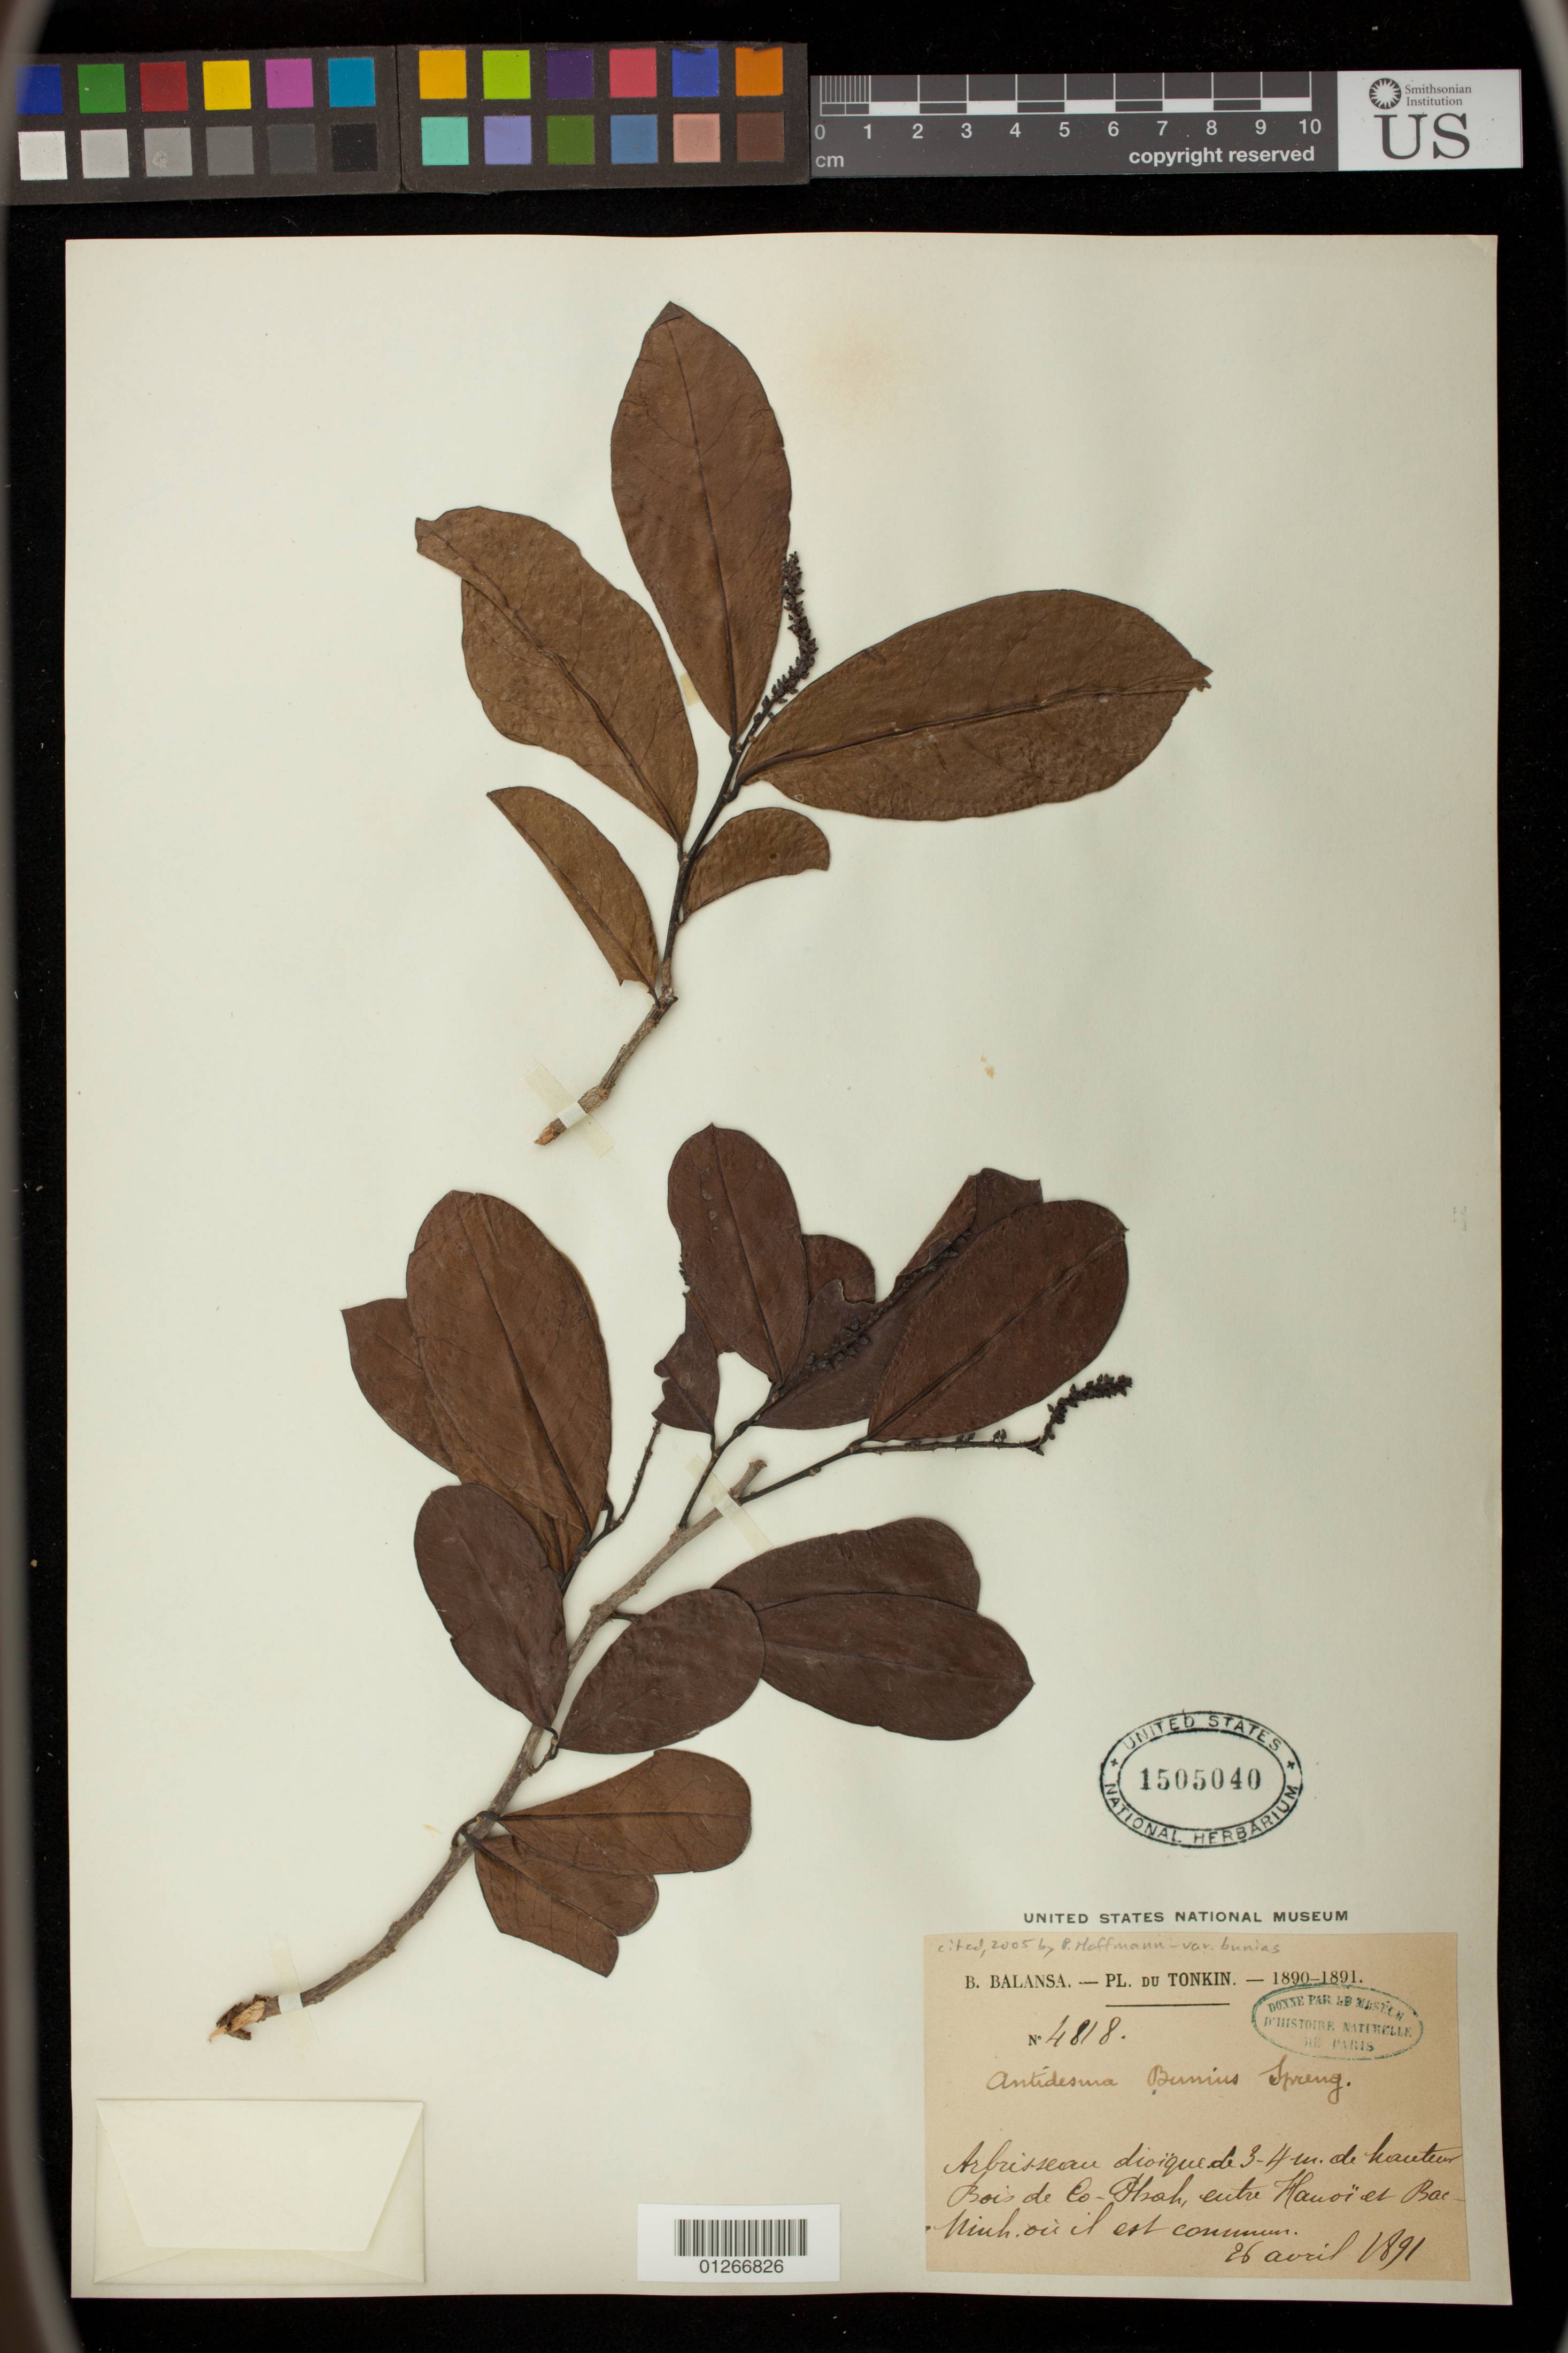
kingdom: Plantae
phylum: Tracheophyta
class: Magnoliopsida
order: Malpighiales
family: Phyllanthaceae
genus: Antidesma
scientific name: Antidesma bunius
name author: (L.) Spreng.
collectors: B. Balansa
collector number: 4818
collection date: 1891-04-26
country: Vietnam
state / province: Ha Noi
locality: Bois de Co-Ahah, entre Hanoi et Bac Minh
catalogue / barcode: US 1505040